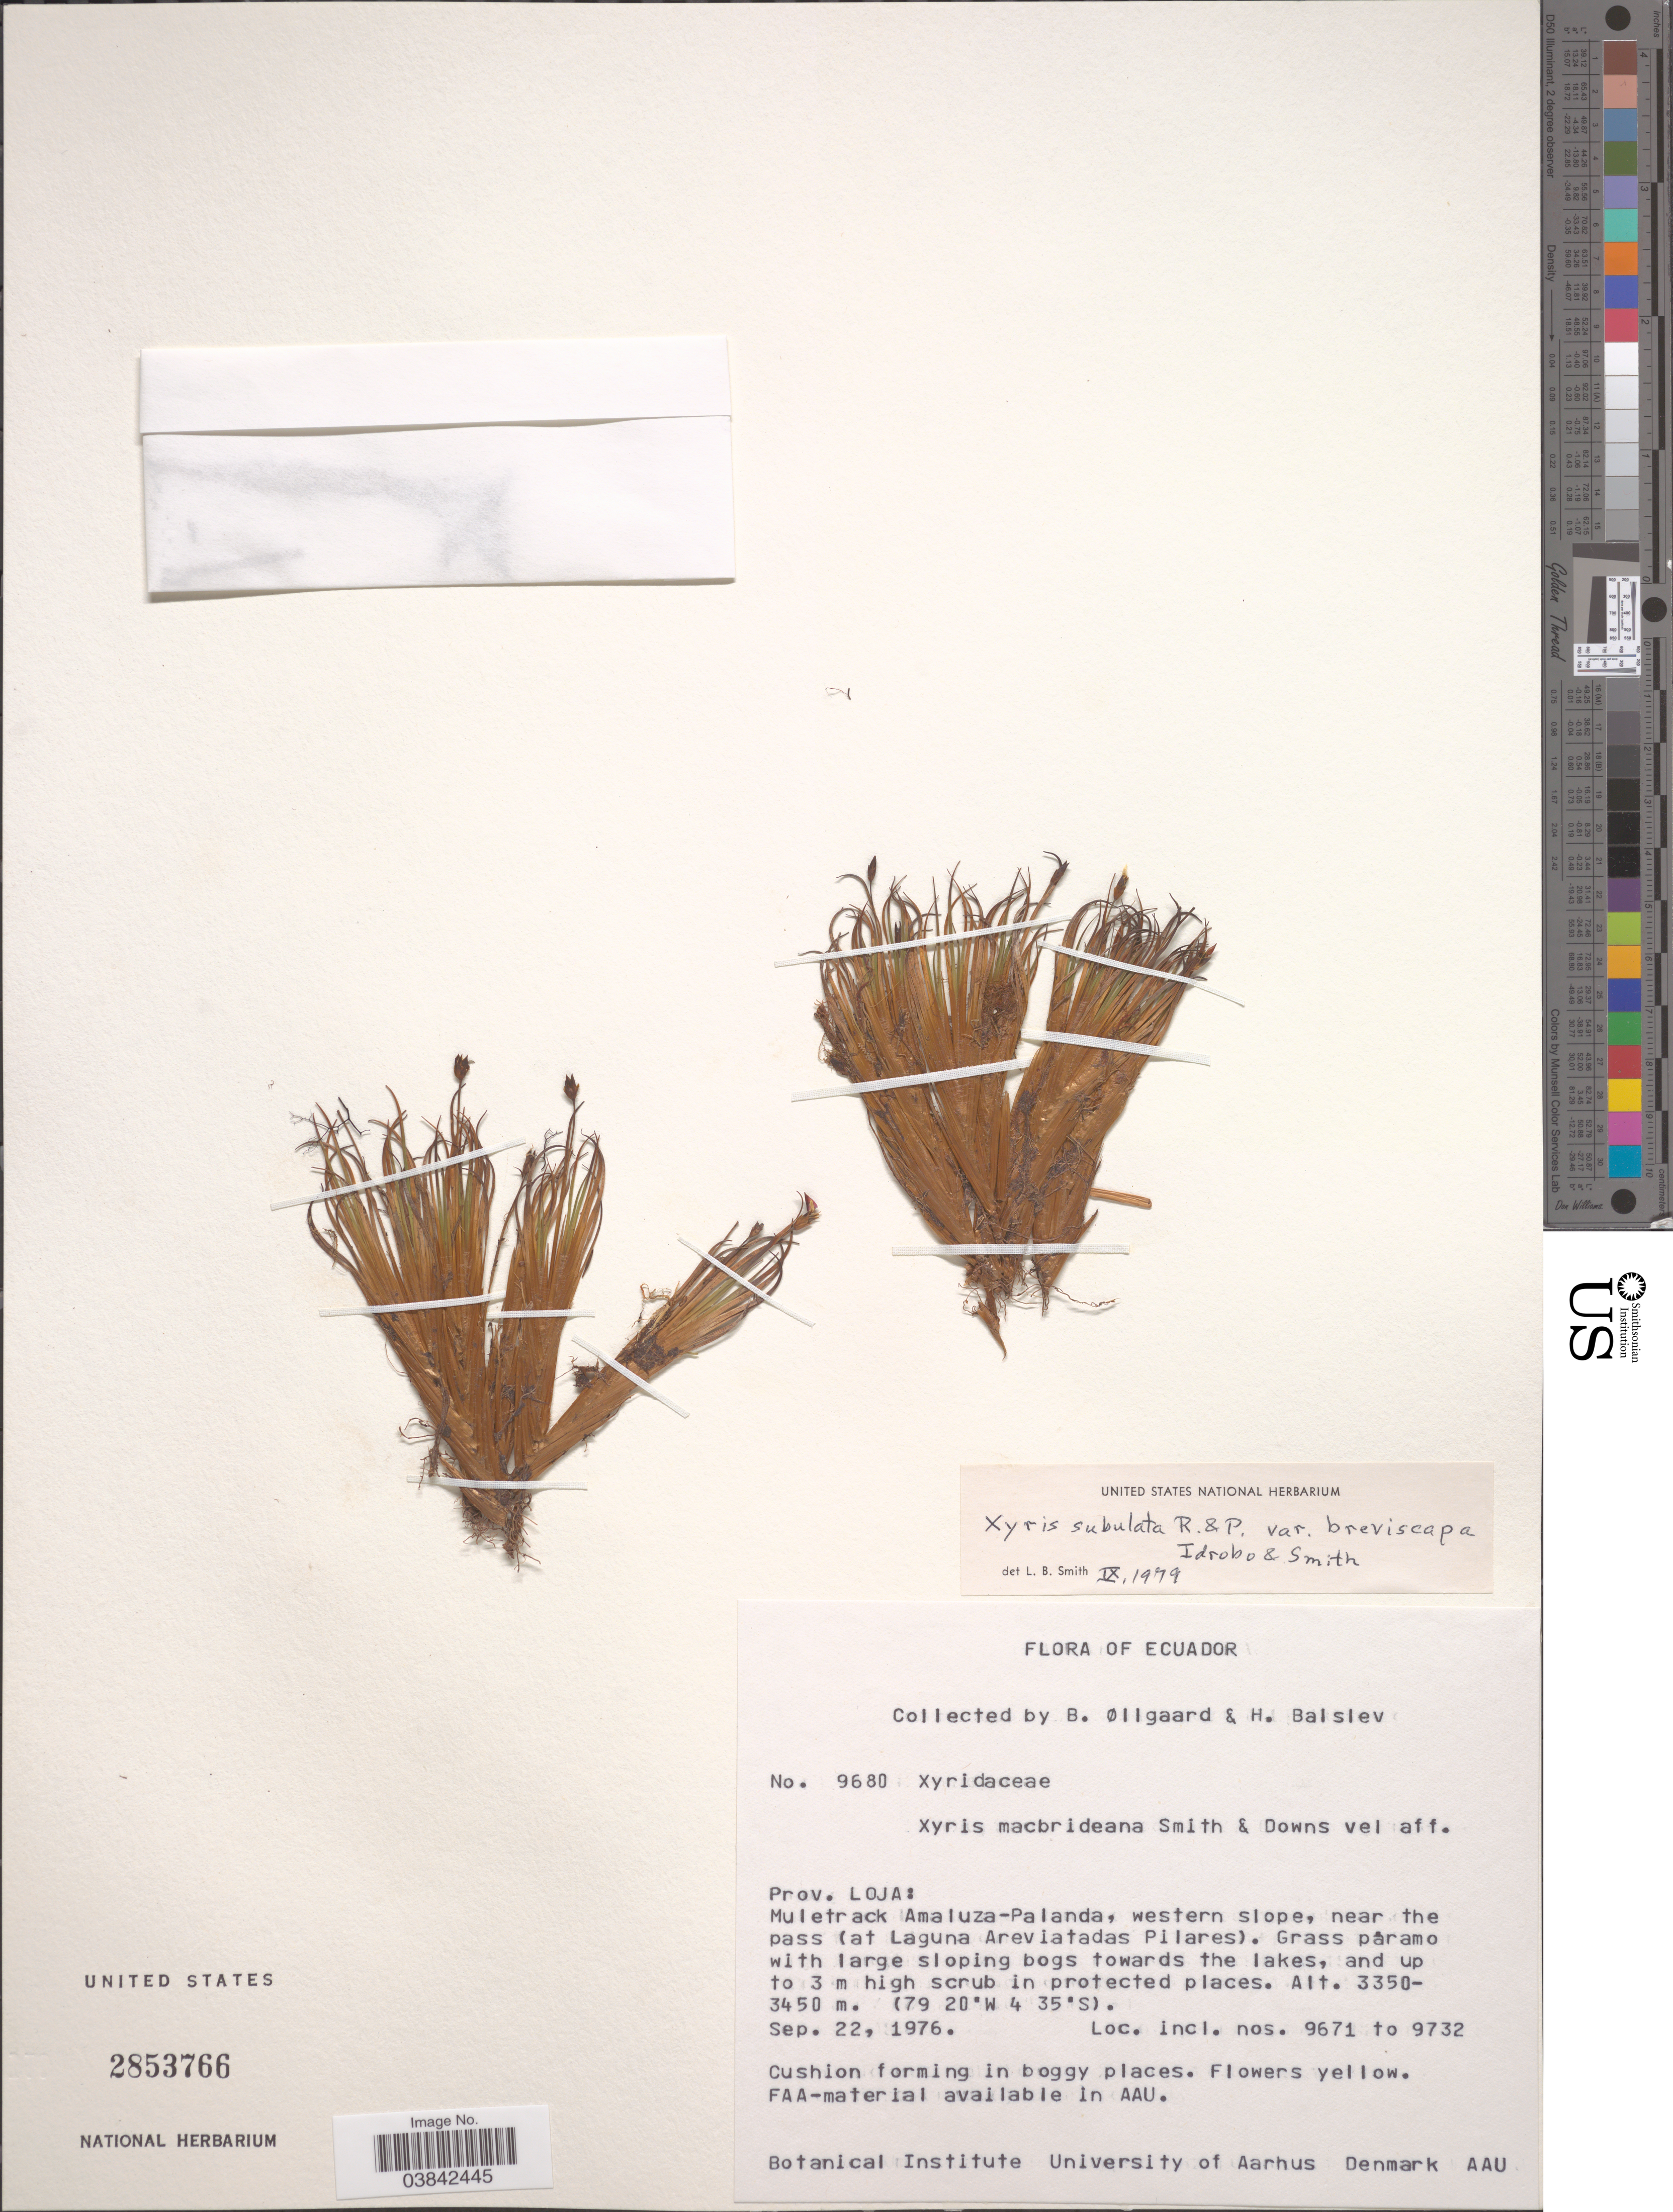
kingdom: Plantae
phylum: Tracheophyta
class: Liliopsida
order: Poales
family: Xyridaceae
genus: Xyris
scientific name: Xyris subulata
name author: Ruiz & Pav.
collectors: B. Øllgaard & H. Balslev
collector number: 9680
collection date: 1976-09-22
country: Ecuador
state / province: Loja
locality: Muletrack Amaluza-Palanda, western slopes, near the pass (at Laguna Areviatadas Pilares). incl. nos. 9671 to 9732.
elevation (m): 3350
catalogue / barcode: US 2853766